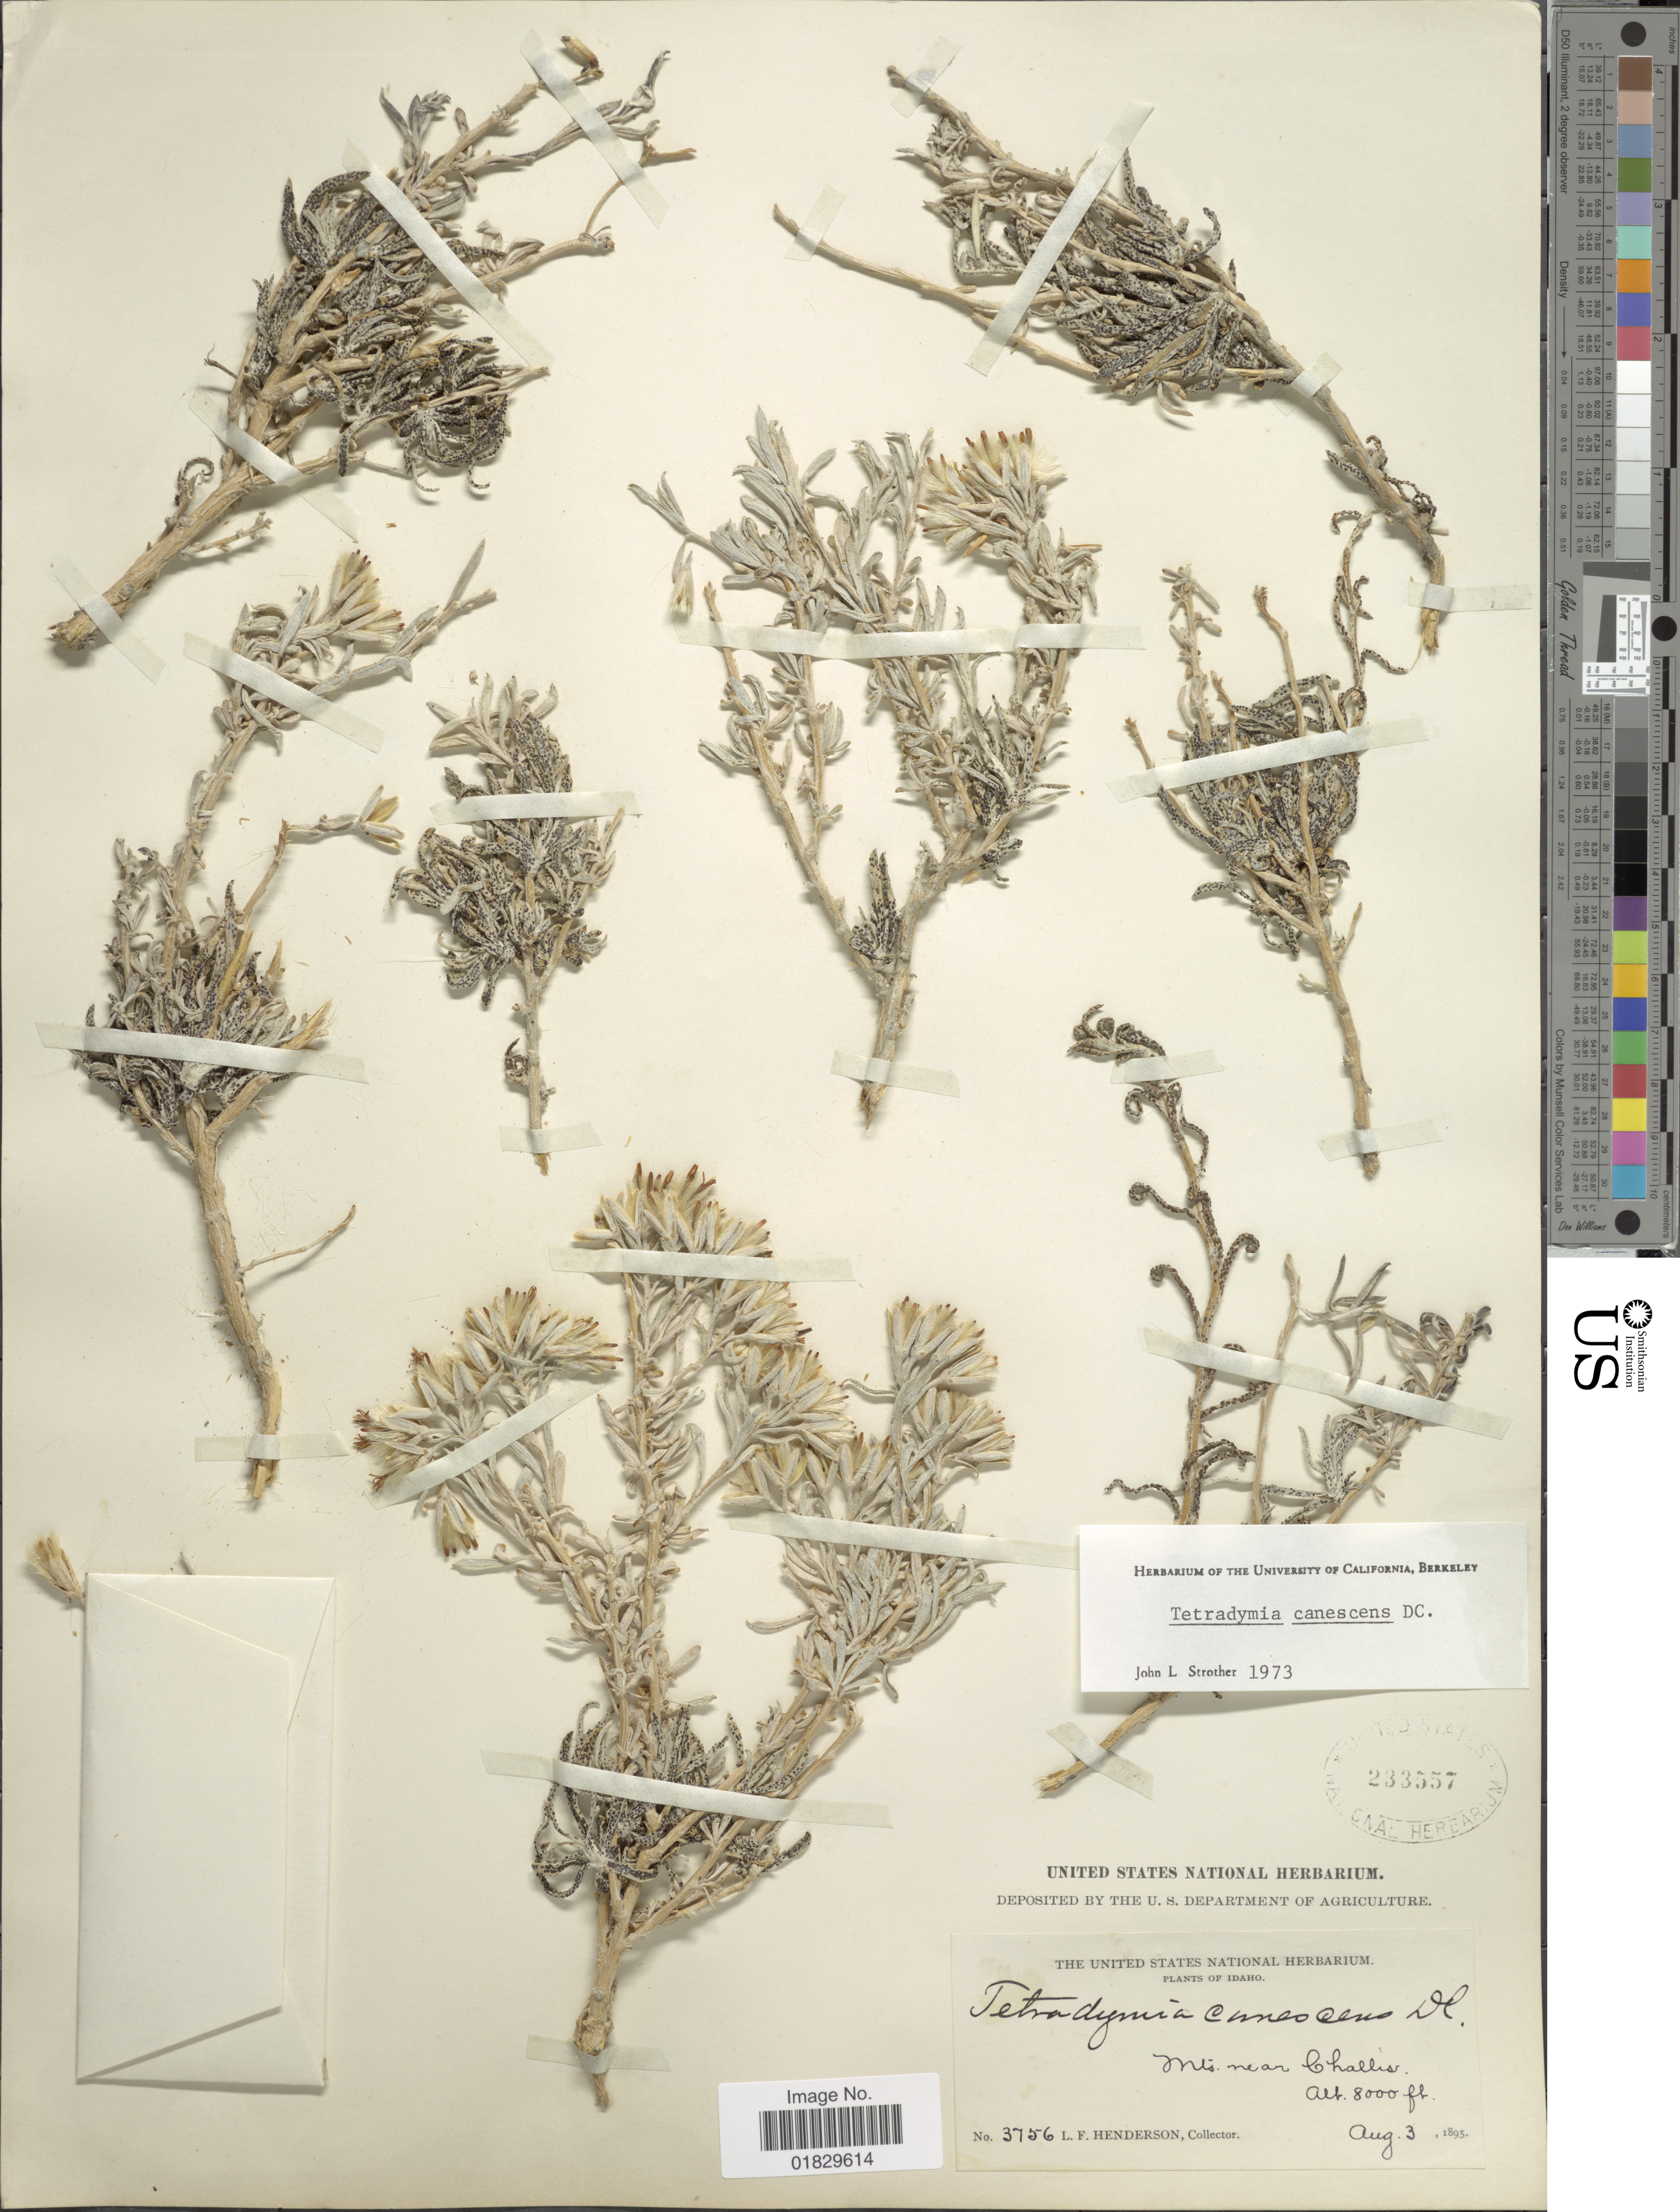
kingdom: Plantae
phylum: Tracheophyta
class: Magnoliopsida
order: Asterales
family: Asteraceae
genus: Tetradymia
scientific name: Tetradymia canescens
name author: DC.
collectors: L. Henderson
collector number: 3756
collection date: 1895-08-03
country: United States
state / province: Idaho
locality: Mts. near Challis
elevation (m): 2438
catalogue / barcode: US 233557